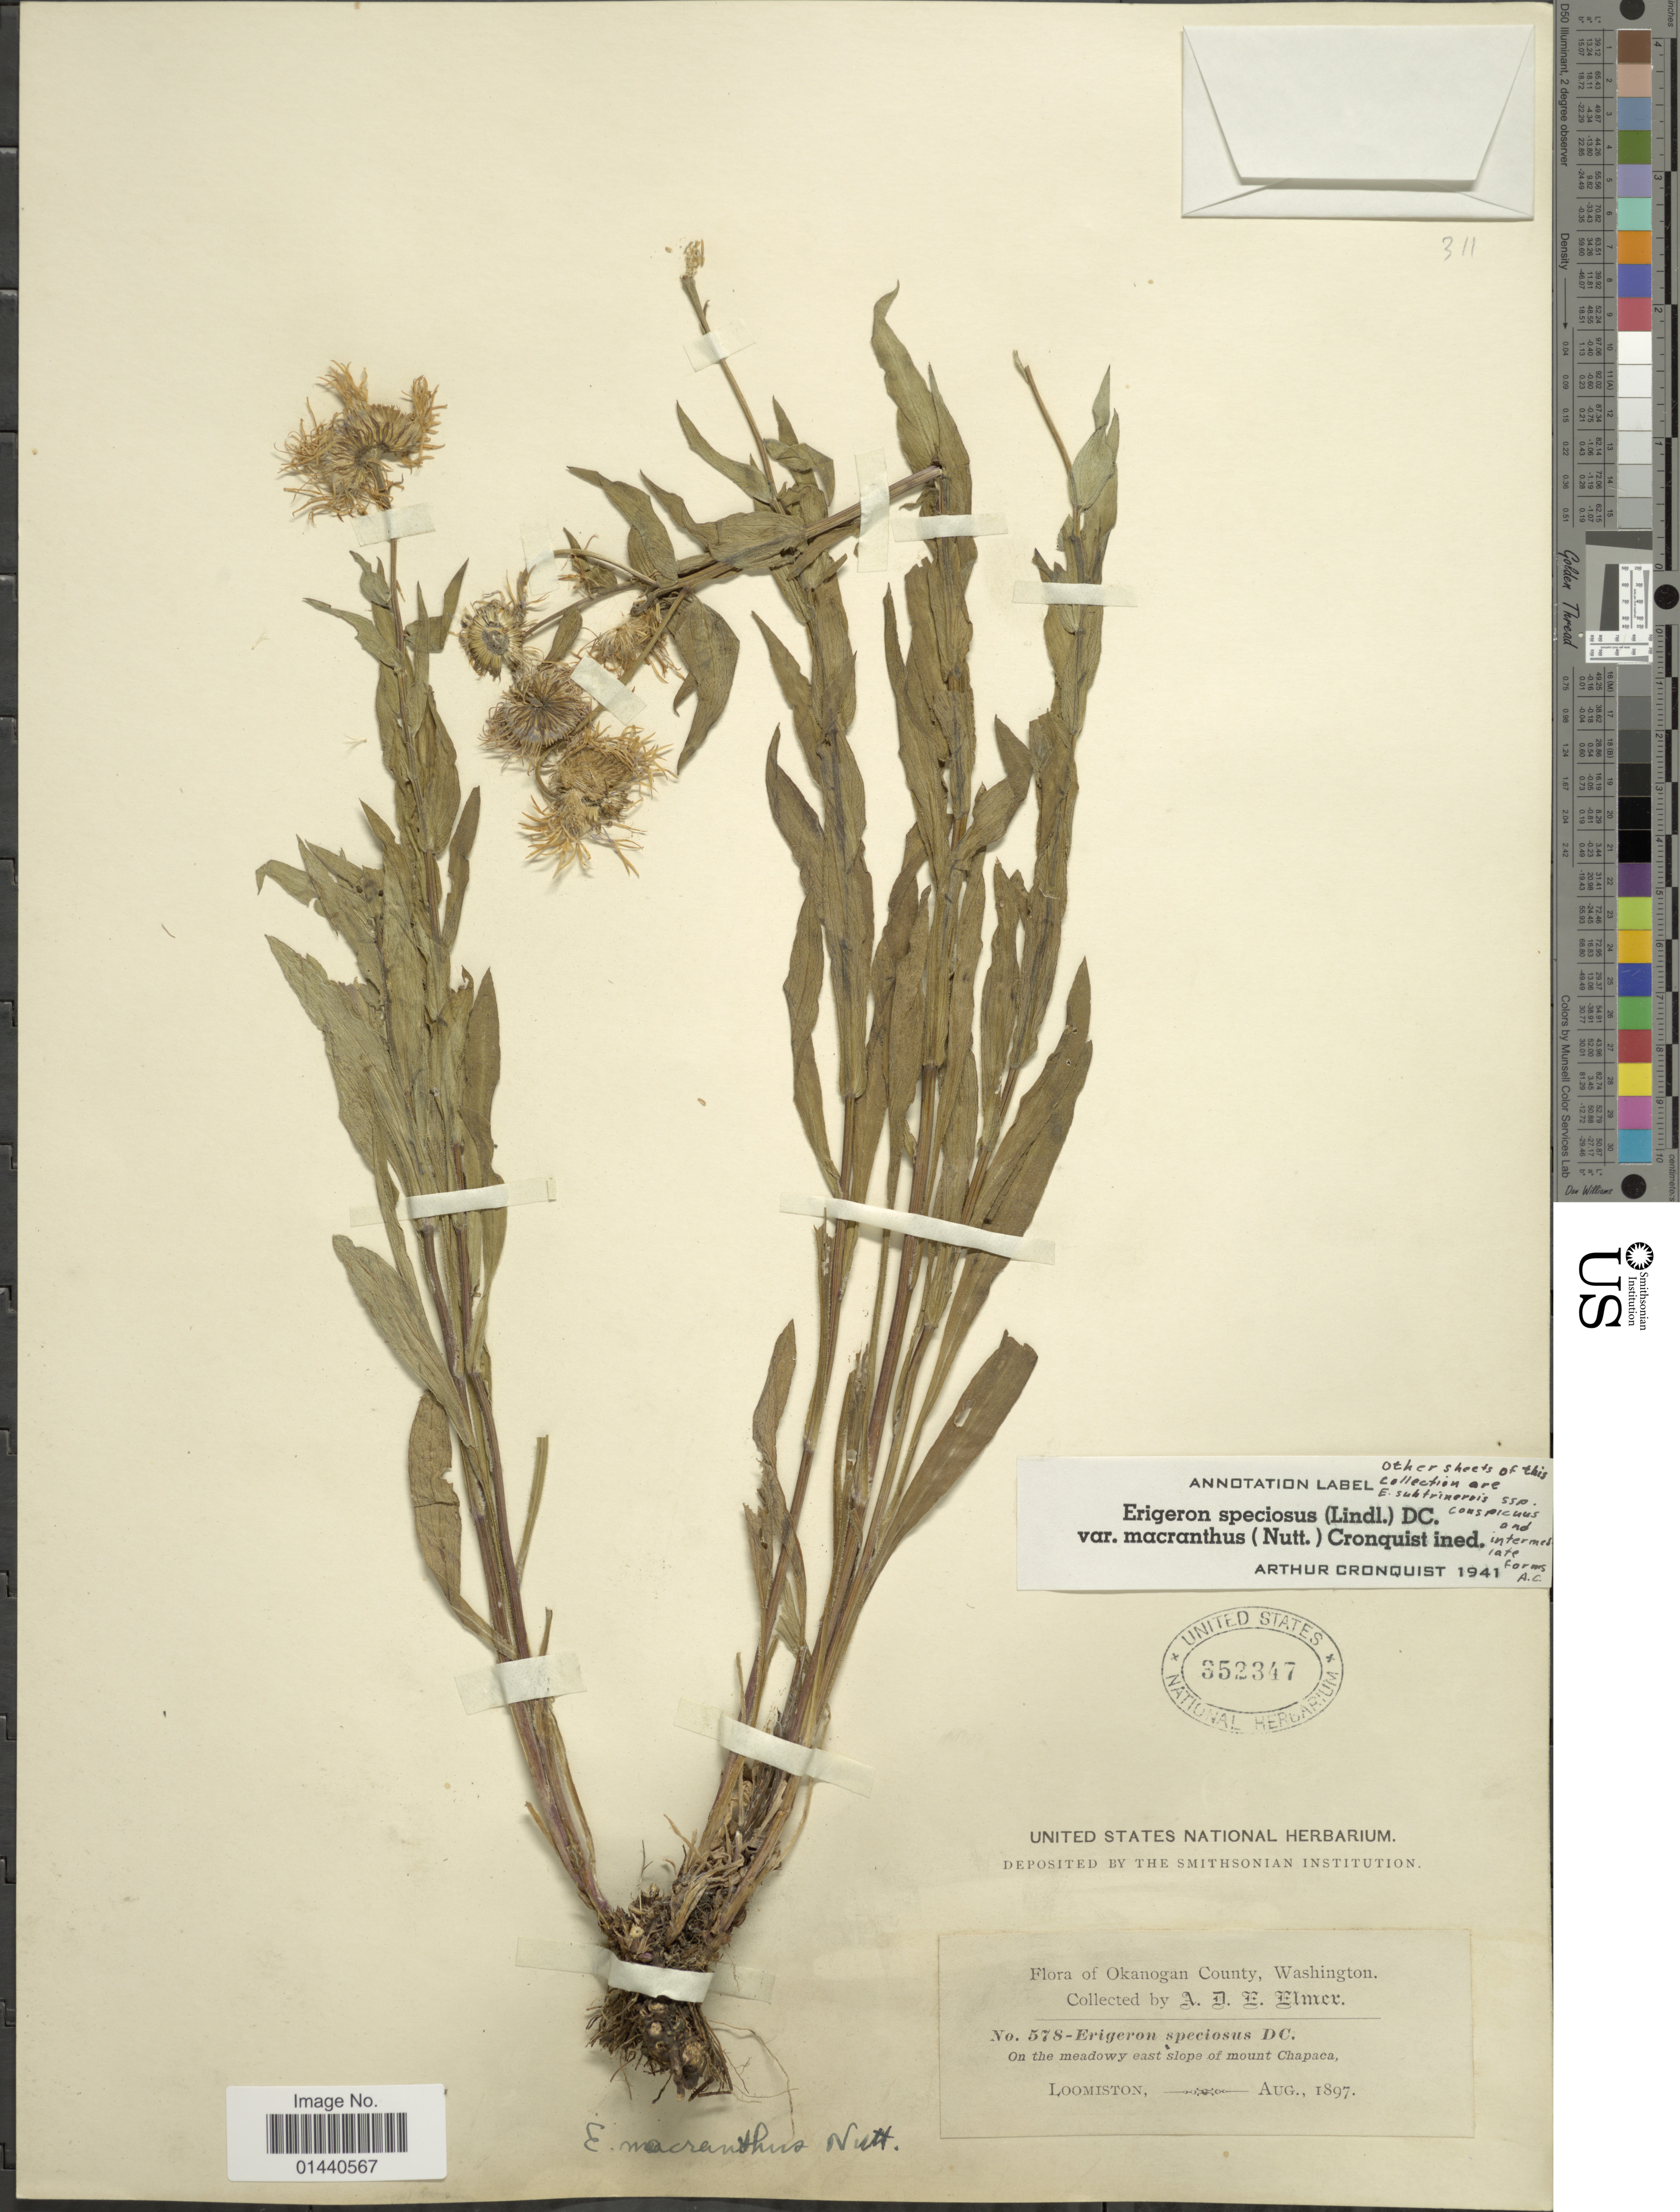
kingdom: Plantae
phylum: Tracheophyta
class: Magnoliopsida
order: Asterales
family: Asteraceae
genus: Erigeron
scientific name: Erigeron speciosus var. macranthus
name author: (Nutt.) Cronq.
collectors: A. D. E. Elmer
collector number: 578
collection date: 1897-08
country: United States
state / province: Washington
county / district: Okanogan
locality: Okanogan County. On the meadowy east slope of mount Chapaca. Loomiston.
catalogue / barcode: US 352347